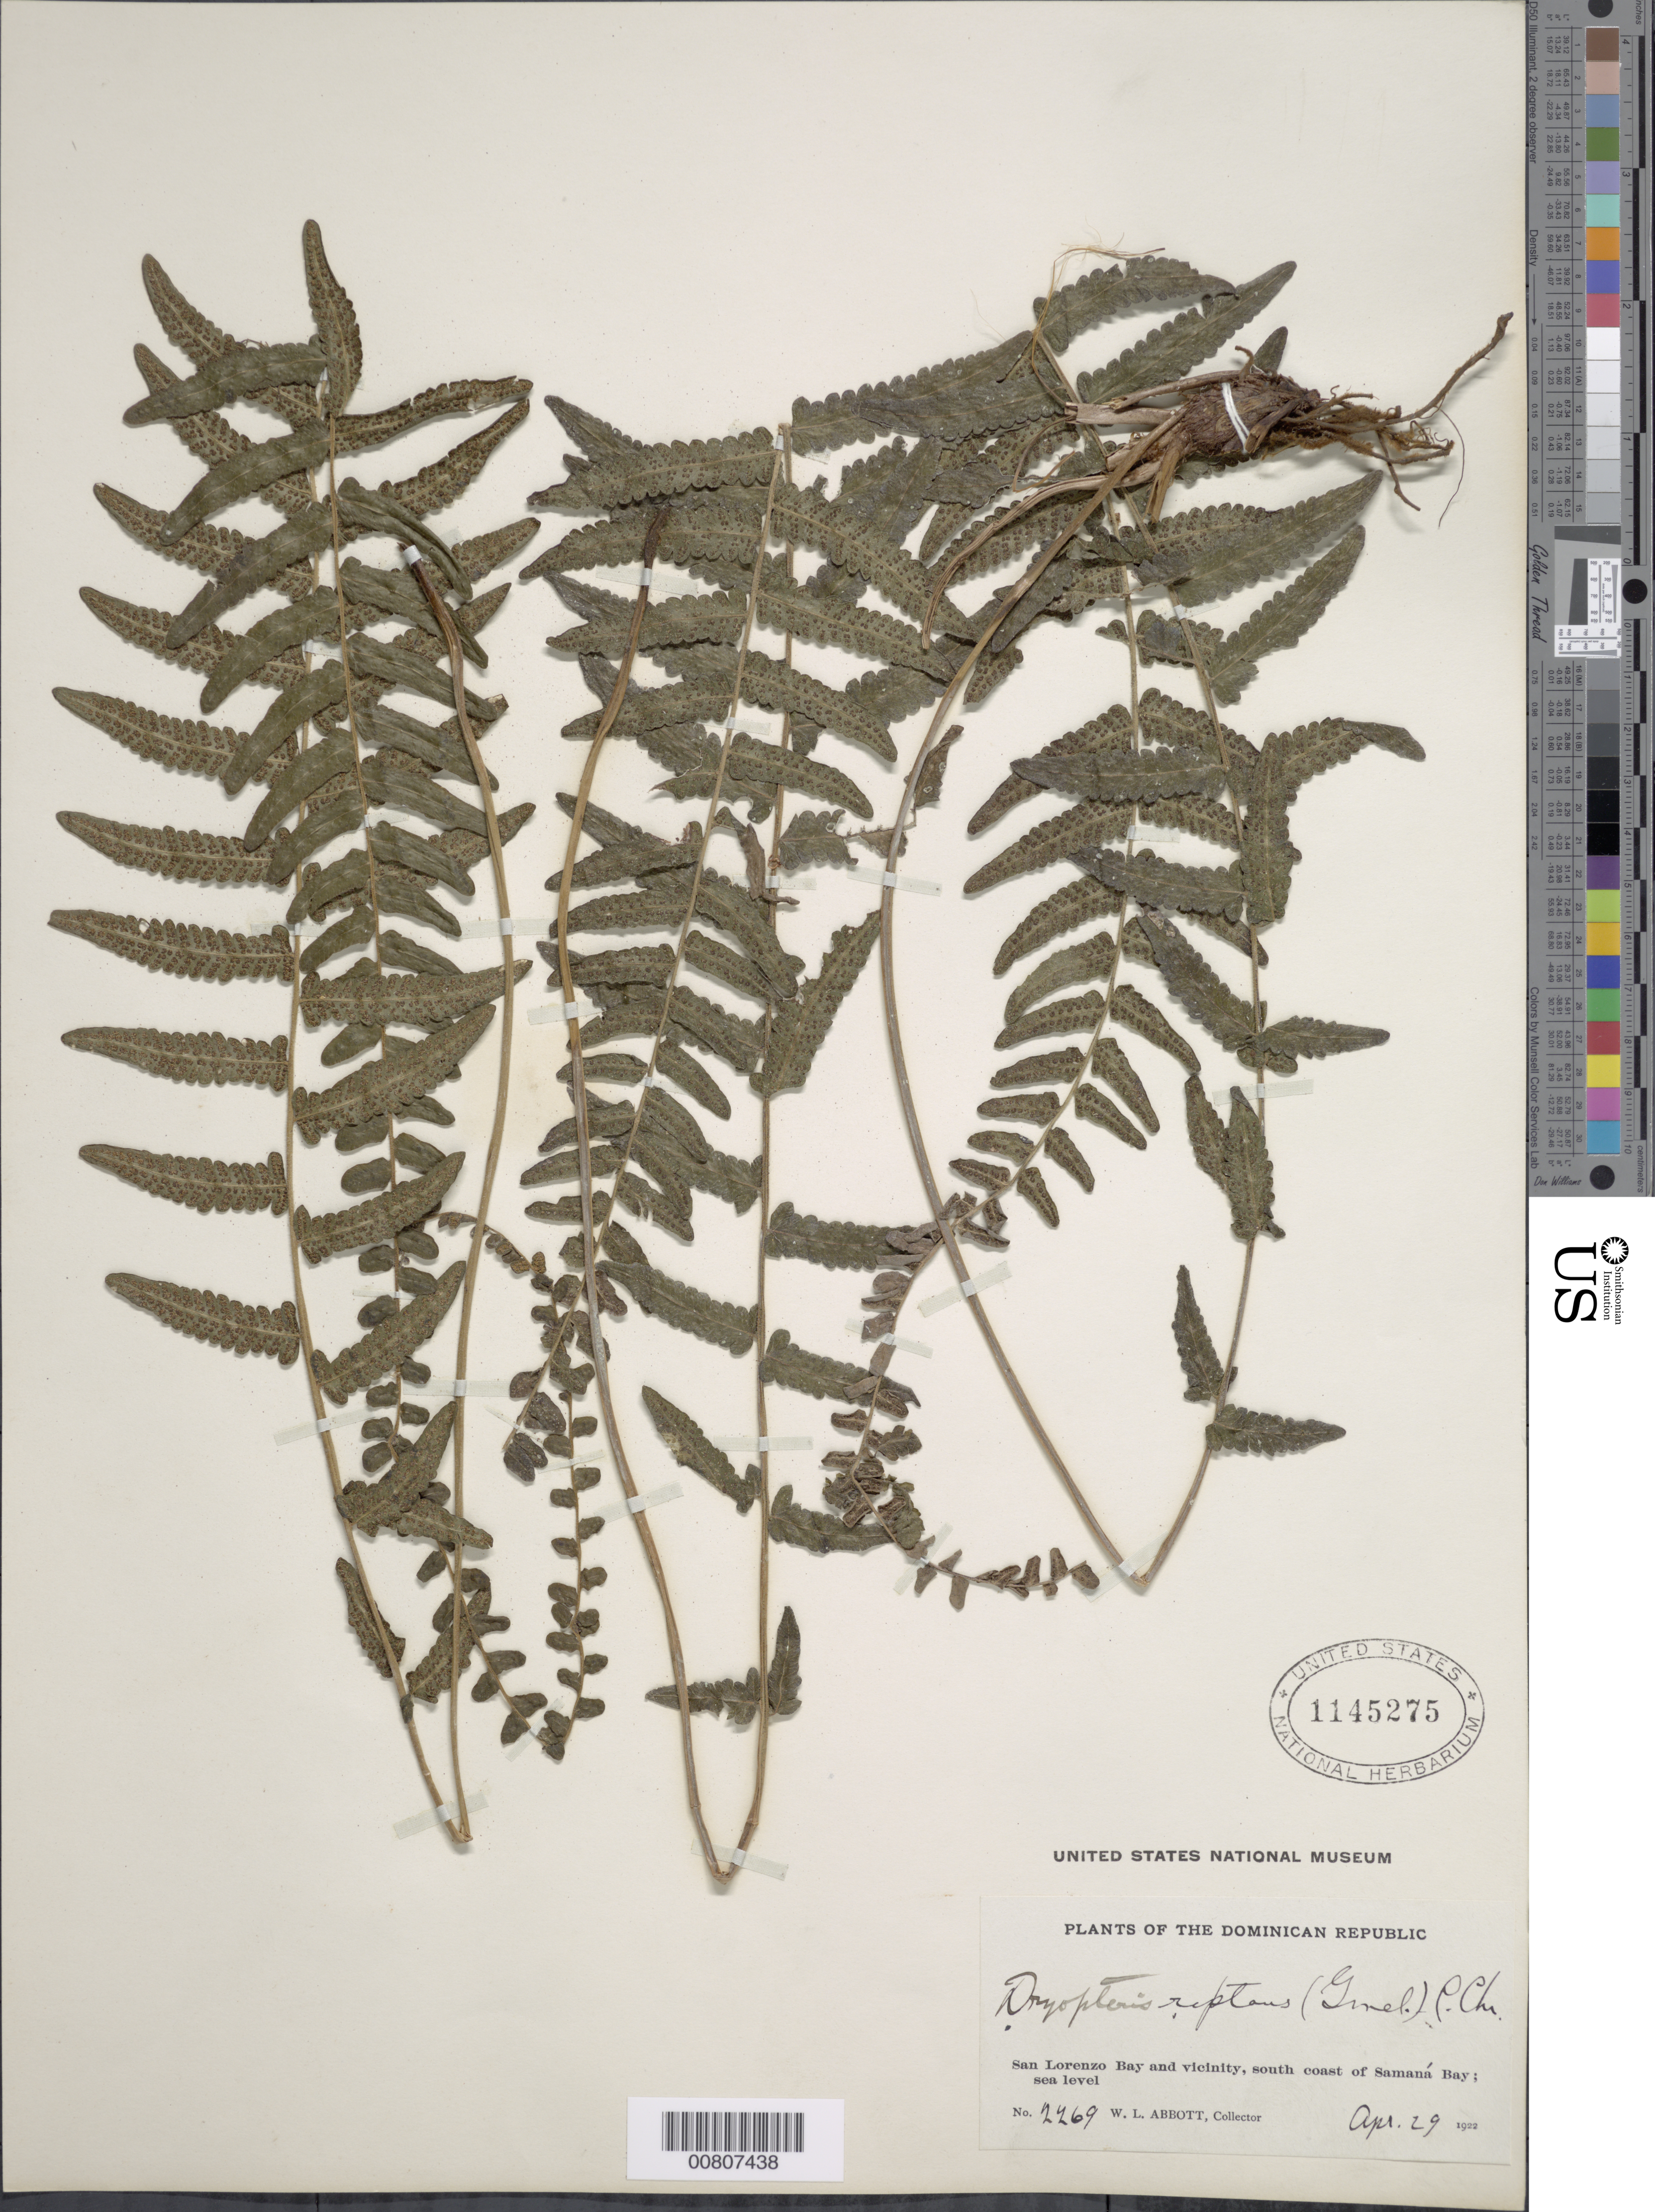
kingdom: Plantae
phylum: Tracheophyta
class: Polypodiopsida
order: Polypodiales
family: Thelypteridaceae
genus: Goniopteris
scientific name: Goniopteris reptans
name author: (J.F. Gmel.) C. Presl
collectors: W. L. Abbott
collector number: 2269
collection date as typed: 29 Apr 1922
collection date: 1922-04-29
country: Dominican Republic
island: Hispaniola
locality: San Lorenzo Bay and vicinity, S coast of Samaná Bay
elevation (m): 0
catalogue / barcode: US 1145275